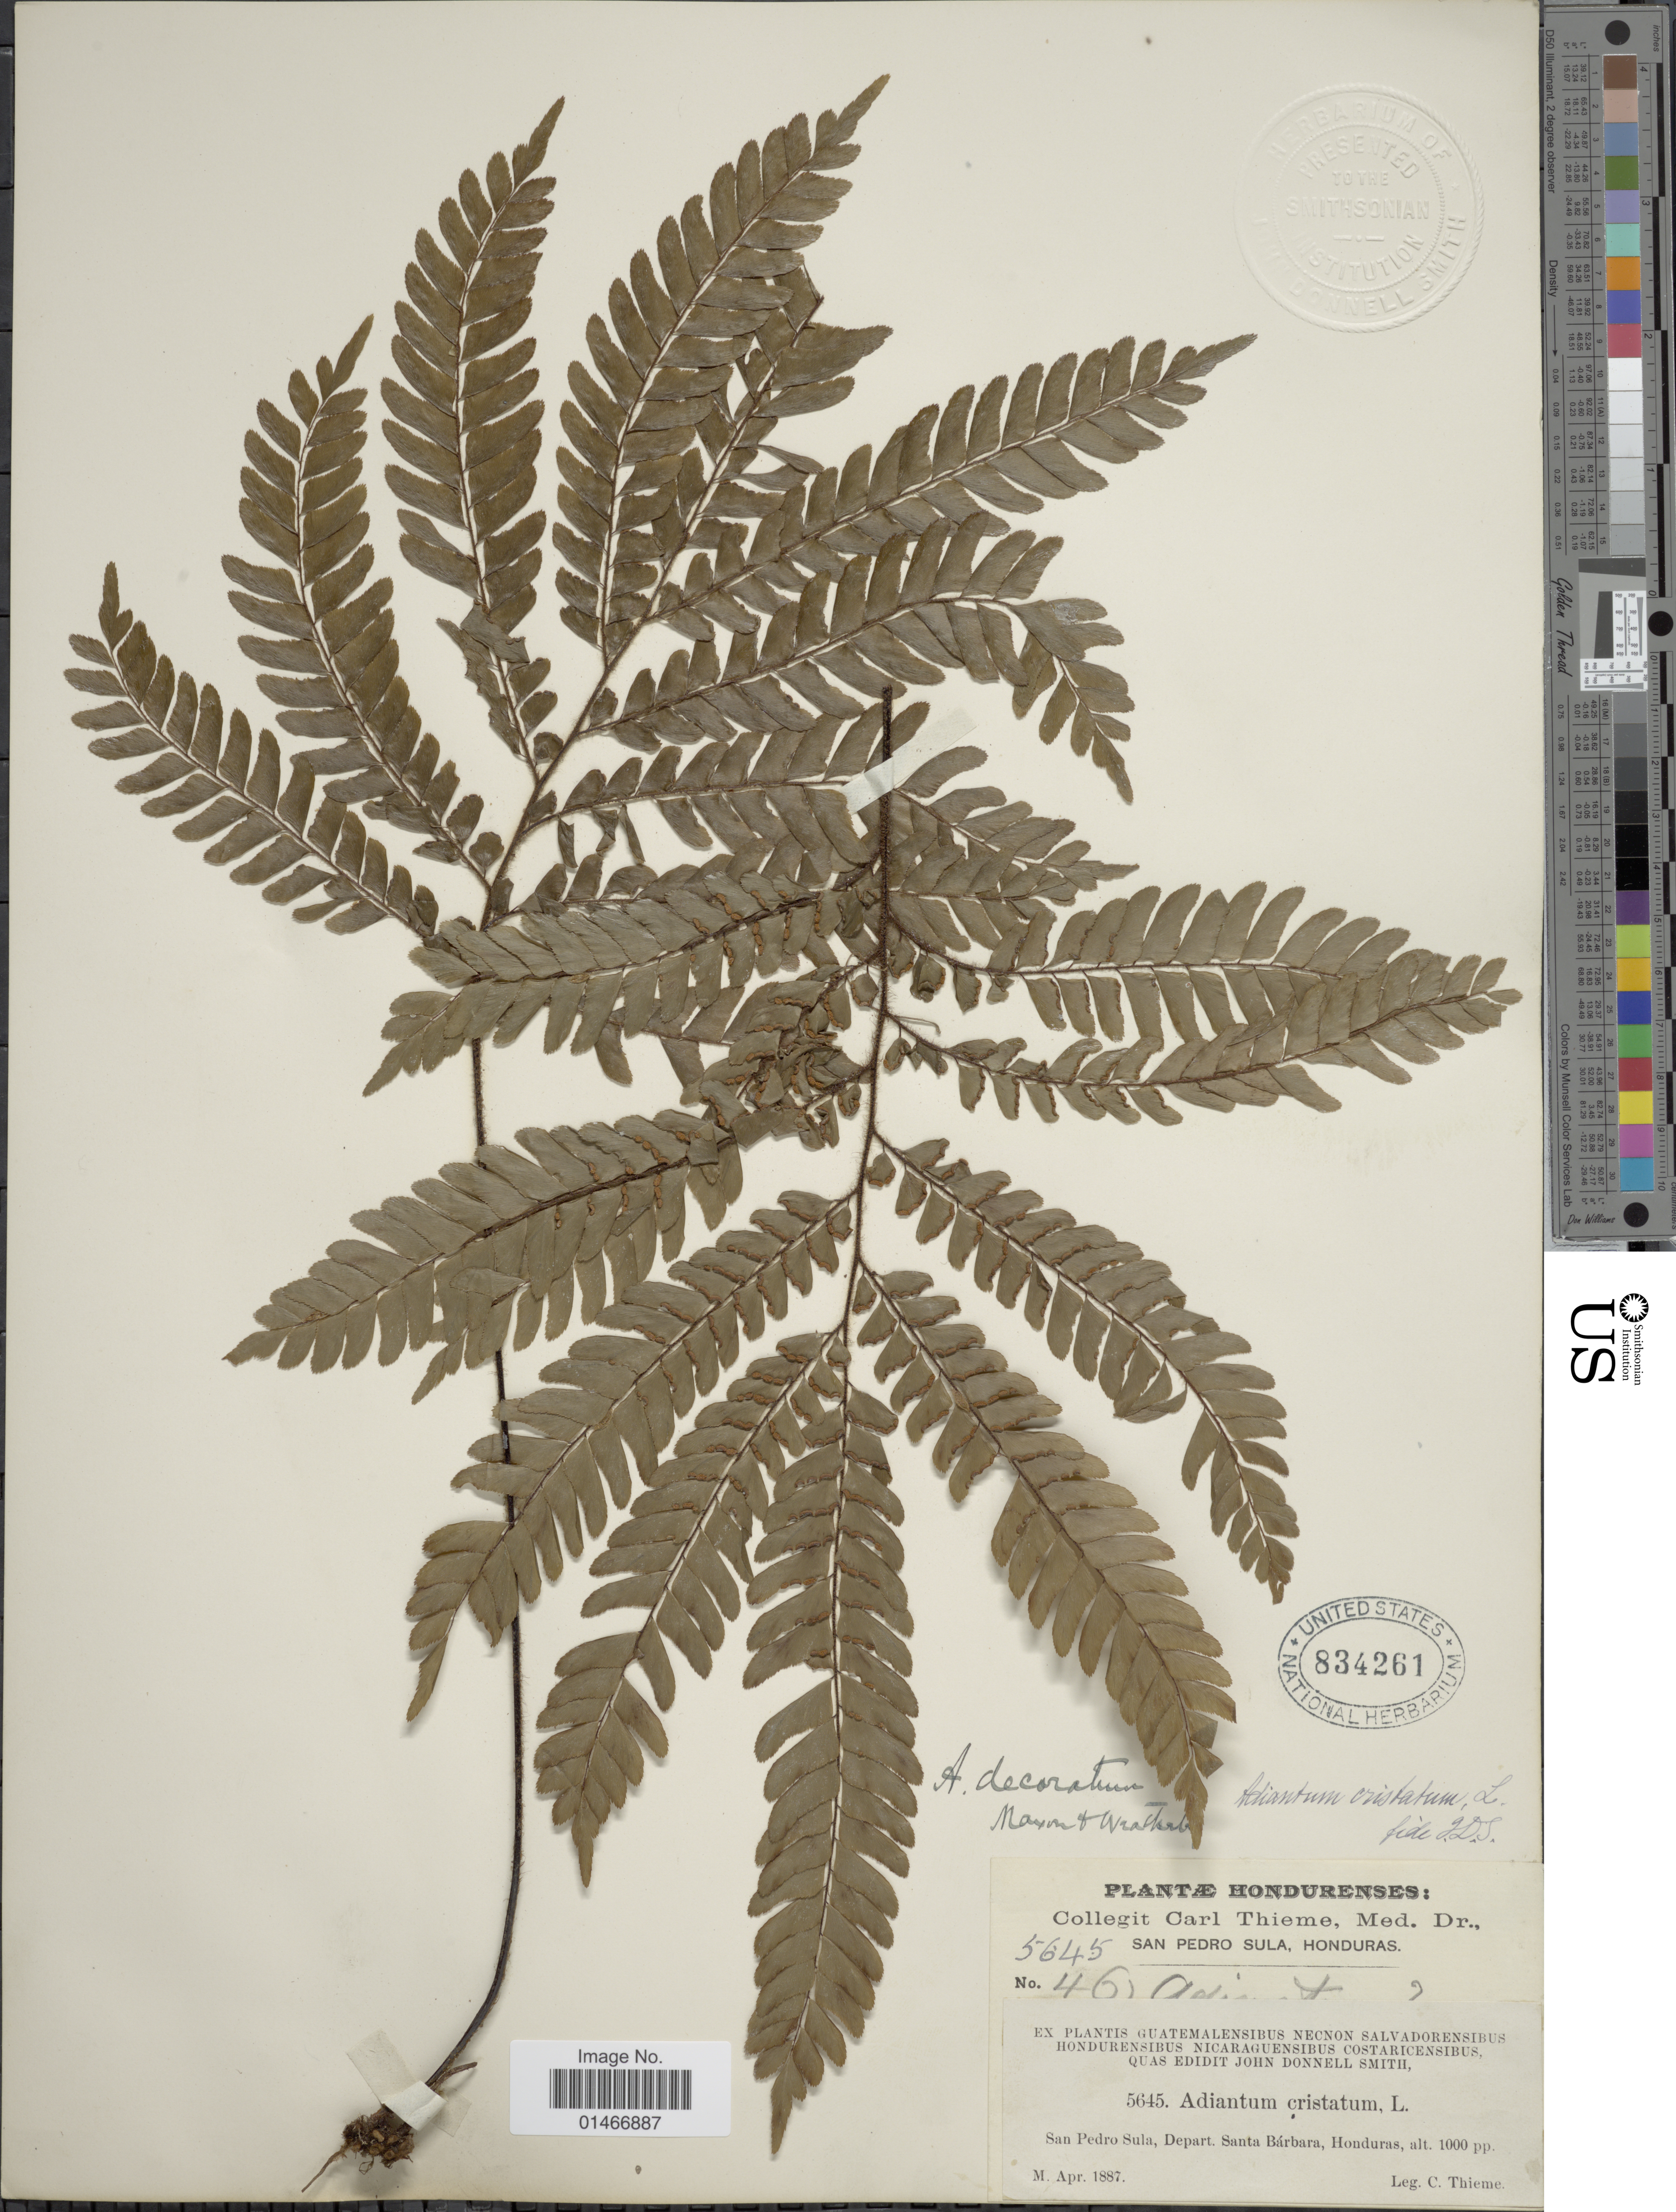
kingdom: Plantae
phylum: Tracheophyta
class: Polypodiopsida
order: Polypodiales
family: Pteridaceae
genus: Adiantum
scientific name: Adiantum decoratum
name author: Maxon & Weath.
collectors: C. Thieme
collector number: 461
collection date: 1887-04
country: Honduras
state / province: Santa Bárbara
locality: San Pedro Sula, Depart. Santa Barbara.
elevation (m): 305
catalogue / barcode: US 834261